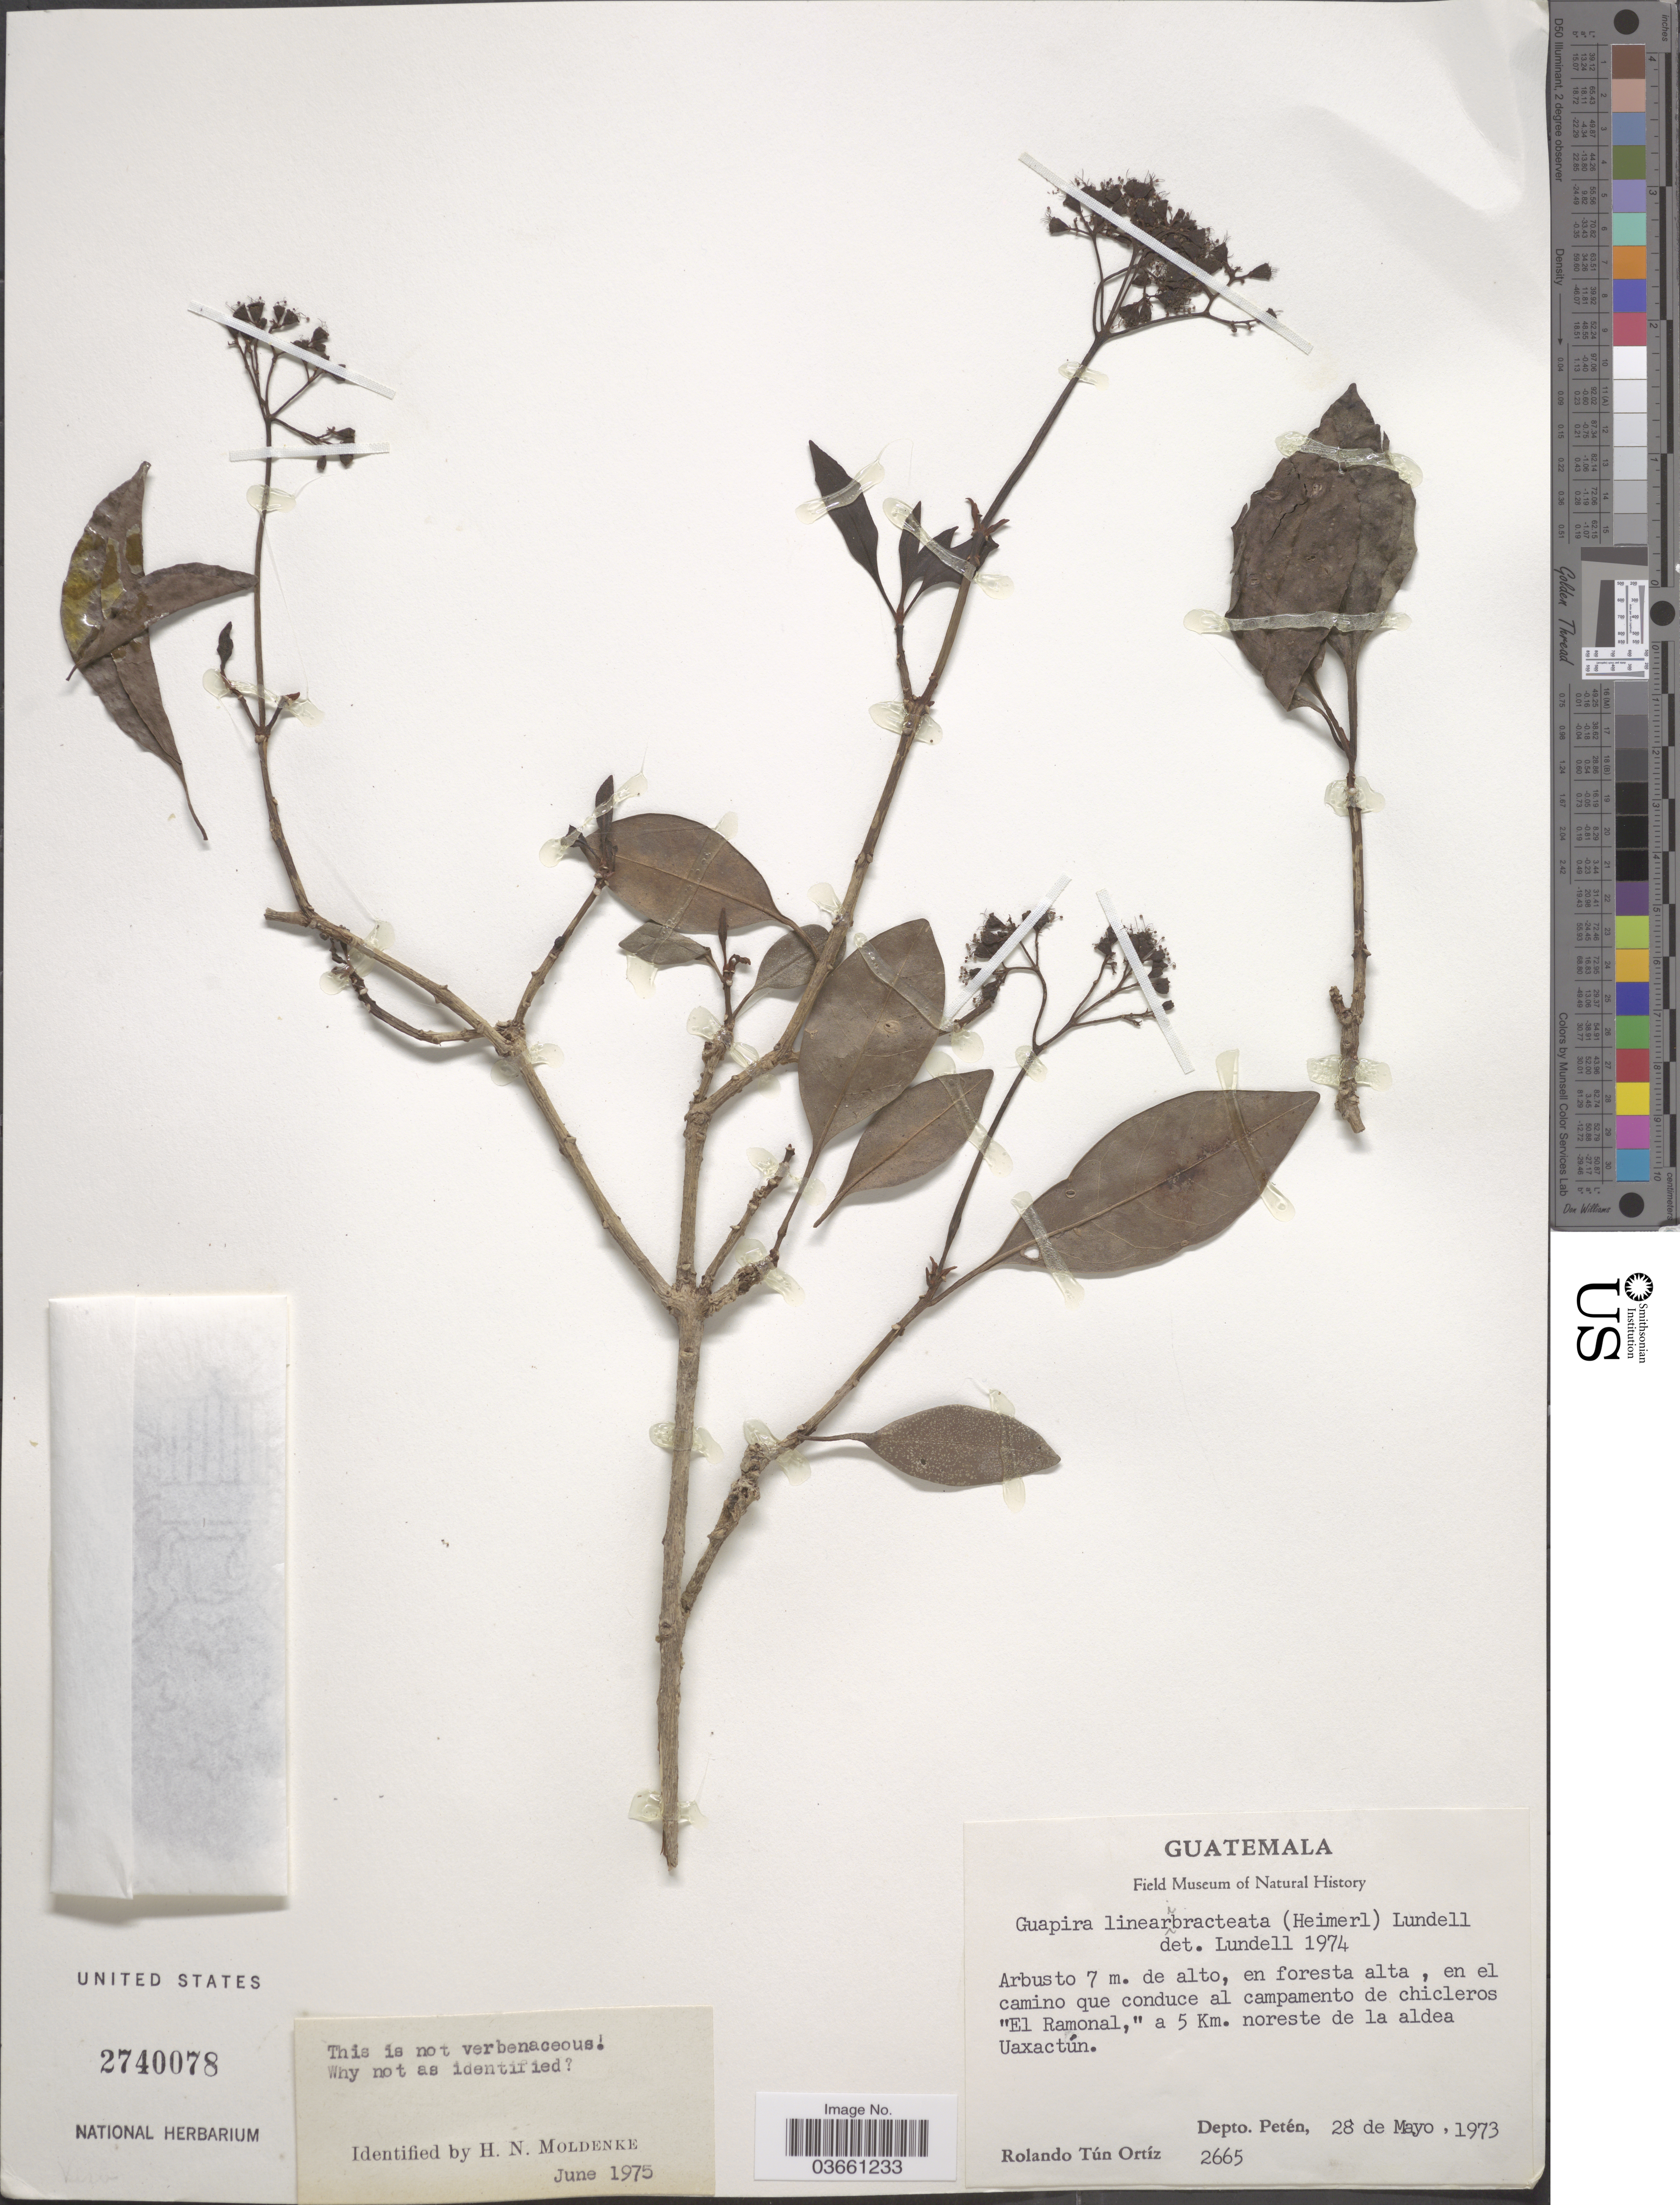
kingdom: Plantae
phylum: Tracheophyta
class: Magnoliopsida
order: Caryophyllales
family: Nyctaginaceae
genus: Guapira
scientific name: Guapira costaricana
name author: (Standl.) Woodson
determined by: Strong, Mark T., (BOT), Smithsonian Institution - National Museum of Natural History (UNITED STATES)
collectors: R. Ortiz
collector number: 2665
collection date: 1973-05-28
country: Guatemala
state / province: El Petén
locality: En el camino que conduce al campamento de chicleros "El Ramonal," a 5 Km. noreste de la aldea Uaxactún. Depto. Petén.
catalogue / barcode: US 2740078